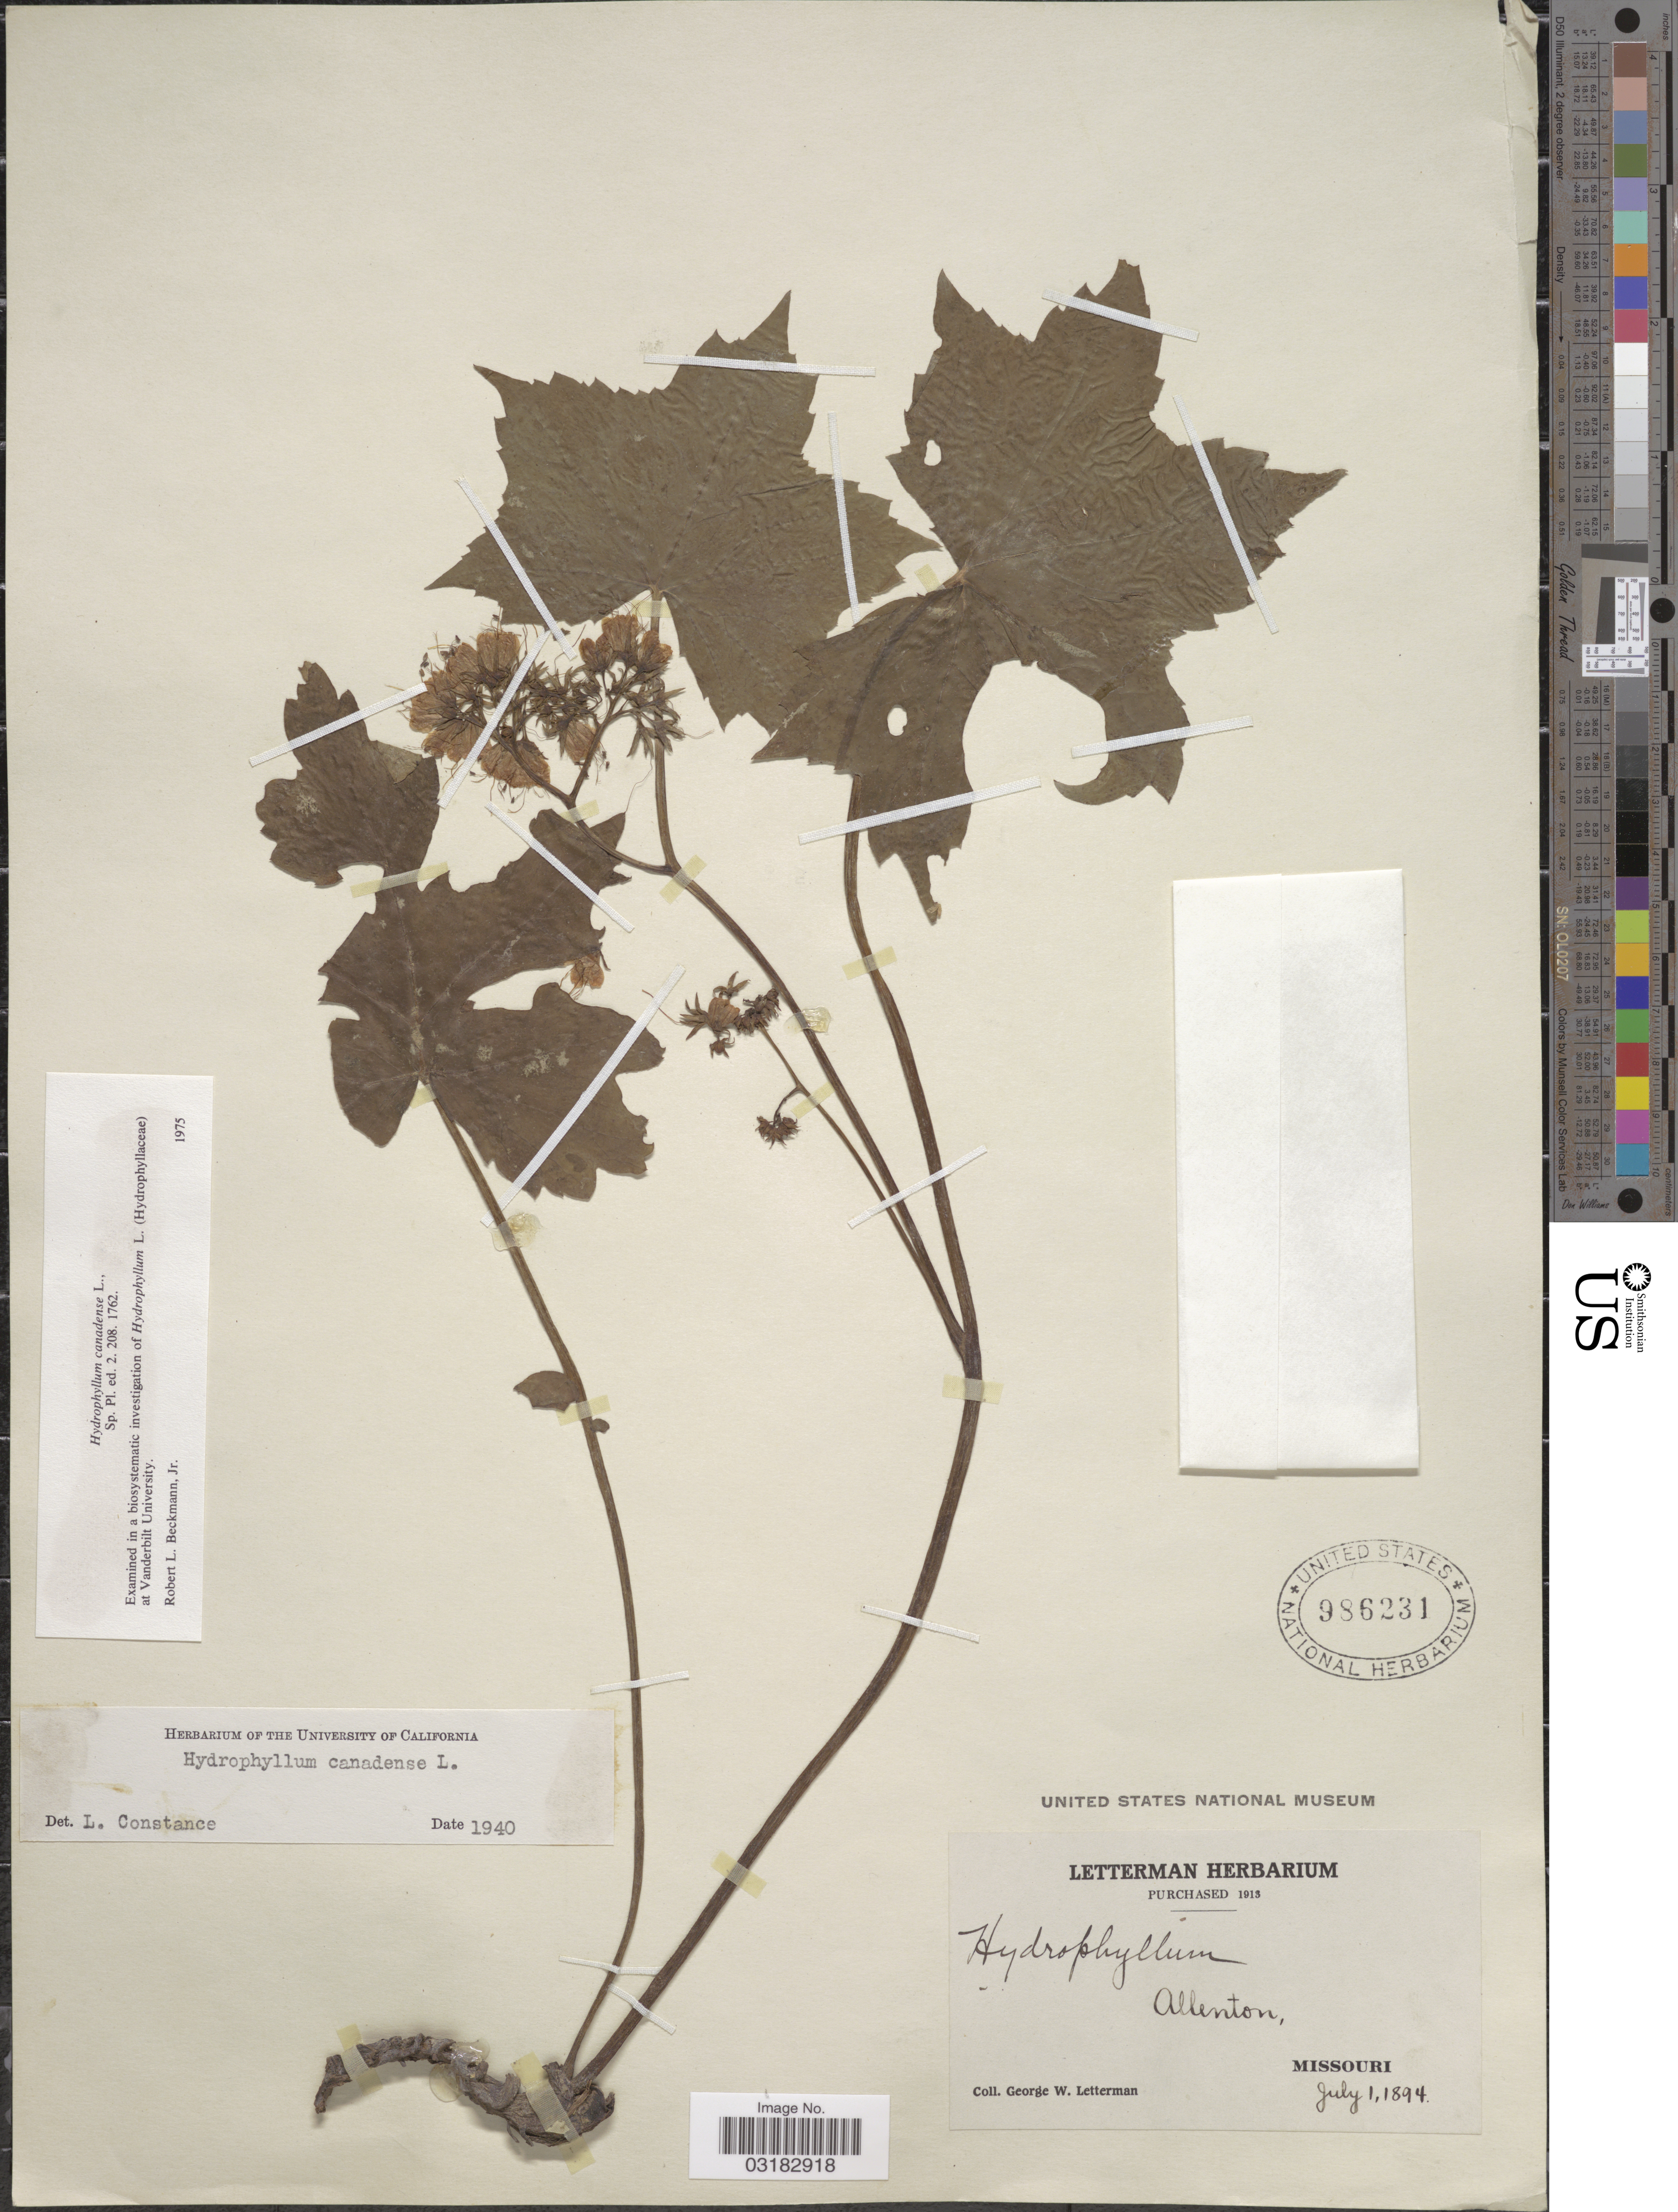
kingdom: Plantae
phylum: Tracheophyta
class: Magnoliopsida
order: Boraginales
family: Hydrophyllaceae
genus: Hydrophyllum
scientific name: Hydrophyllum canadense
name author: L.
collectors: G. W. Letterman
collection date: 1894-07-01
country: United States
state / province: Missouri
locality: Allenton.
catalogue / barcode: US 986231